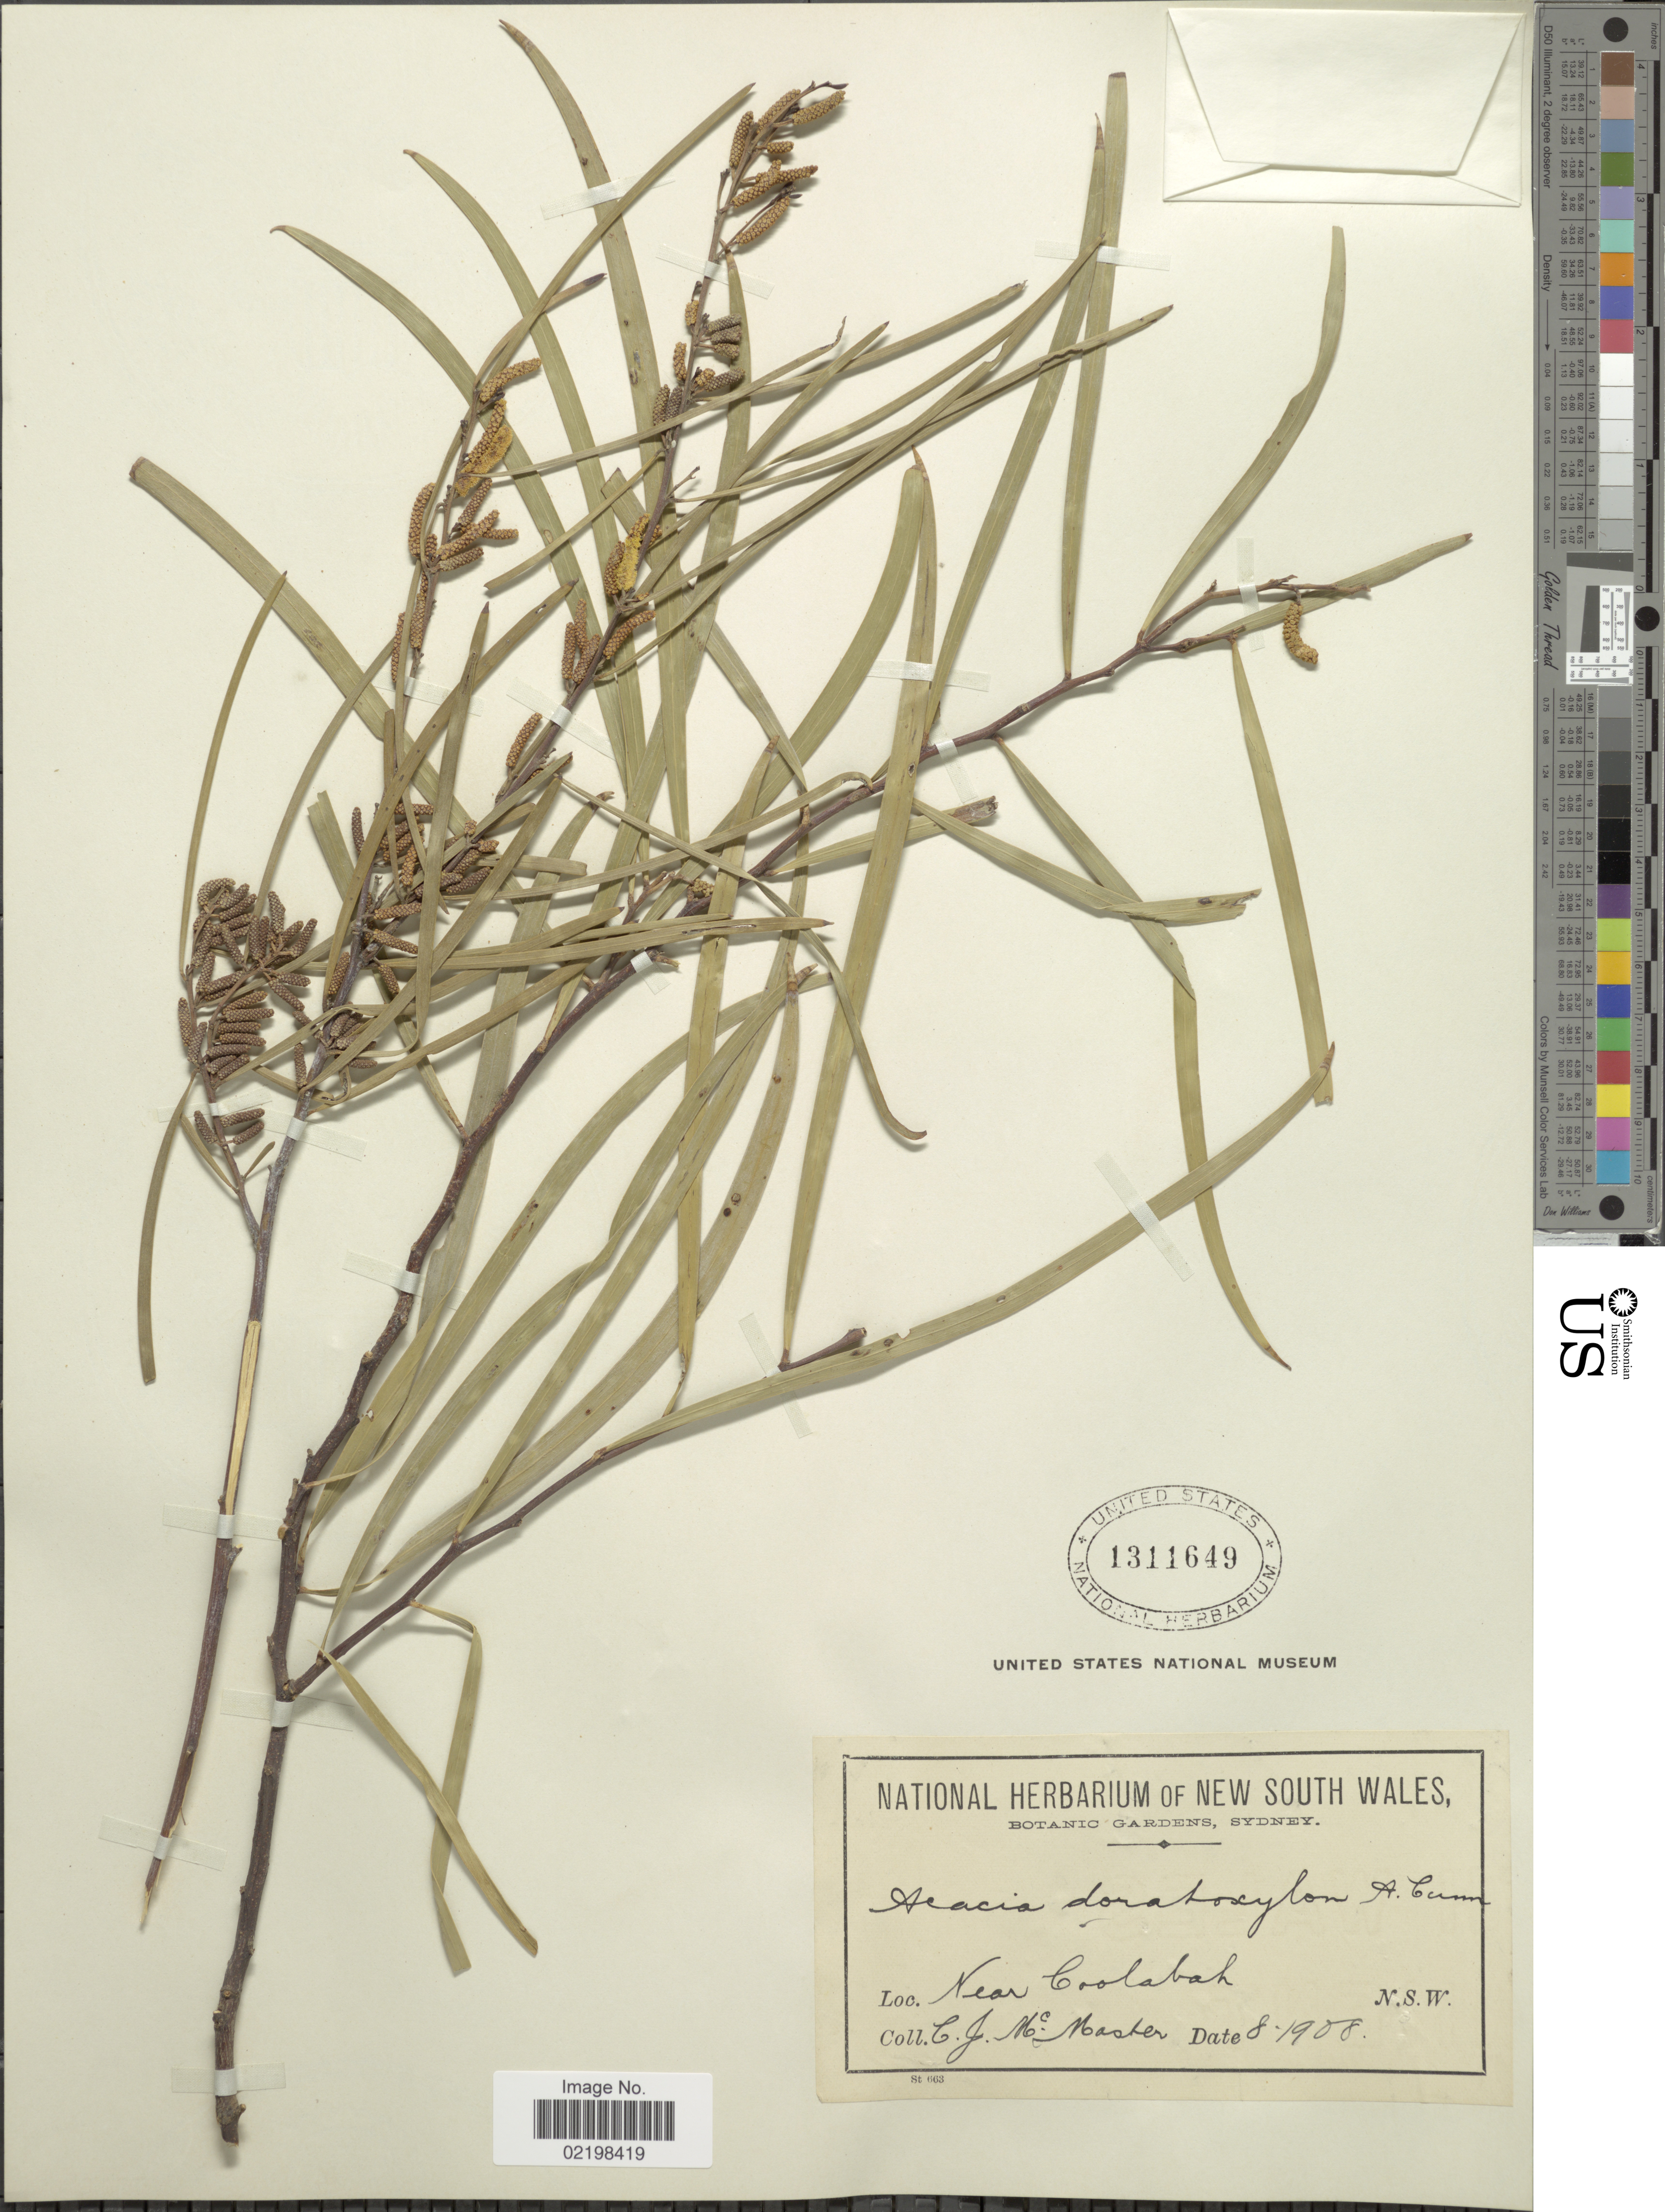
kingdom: Plantae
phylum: Tracheophyta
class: Magnoliopsida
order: Fabales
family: Fabaceae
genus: Acacia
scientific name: Acacia doratoxylon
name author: Meisn.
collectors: C. McMaster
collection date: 1908-08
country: Australia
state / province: New South Wales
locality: Near Coolabah, N.S.W.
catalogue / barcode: US 1311649